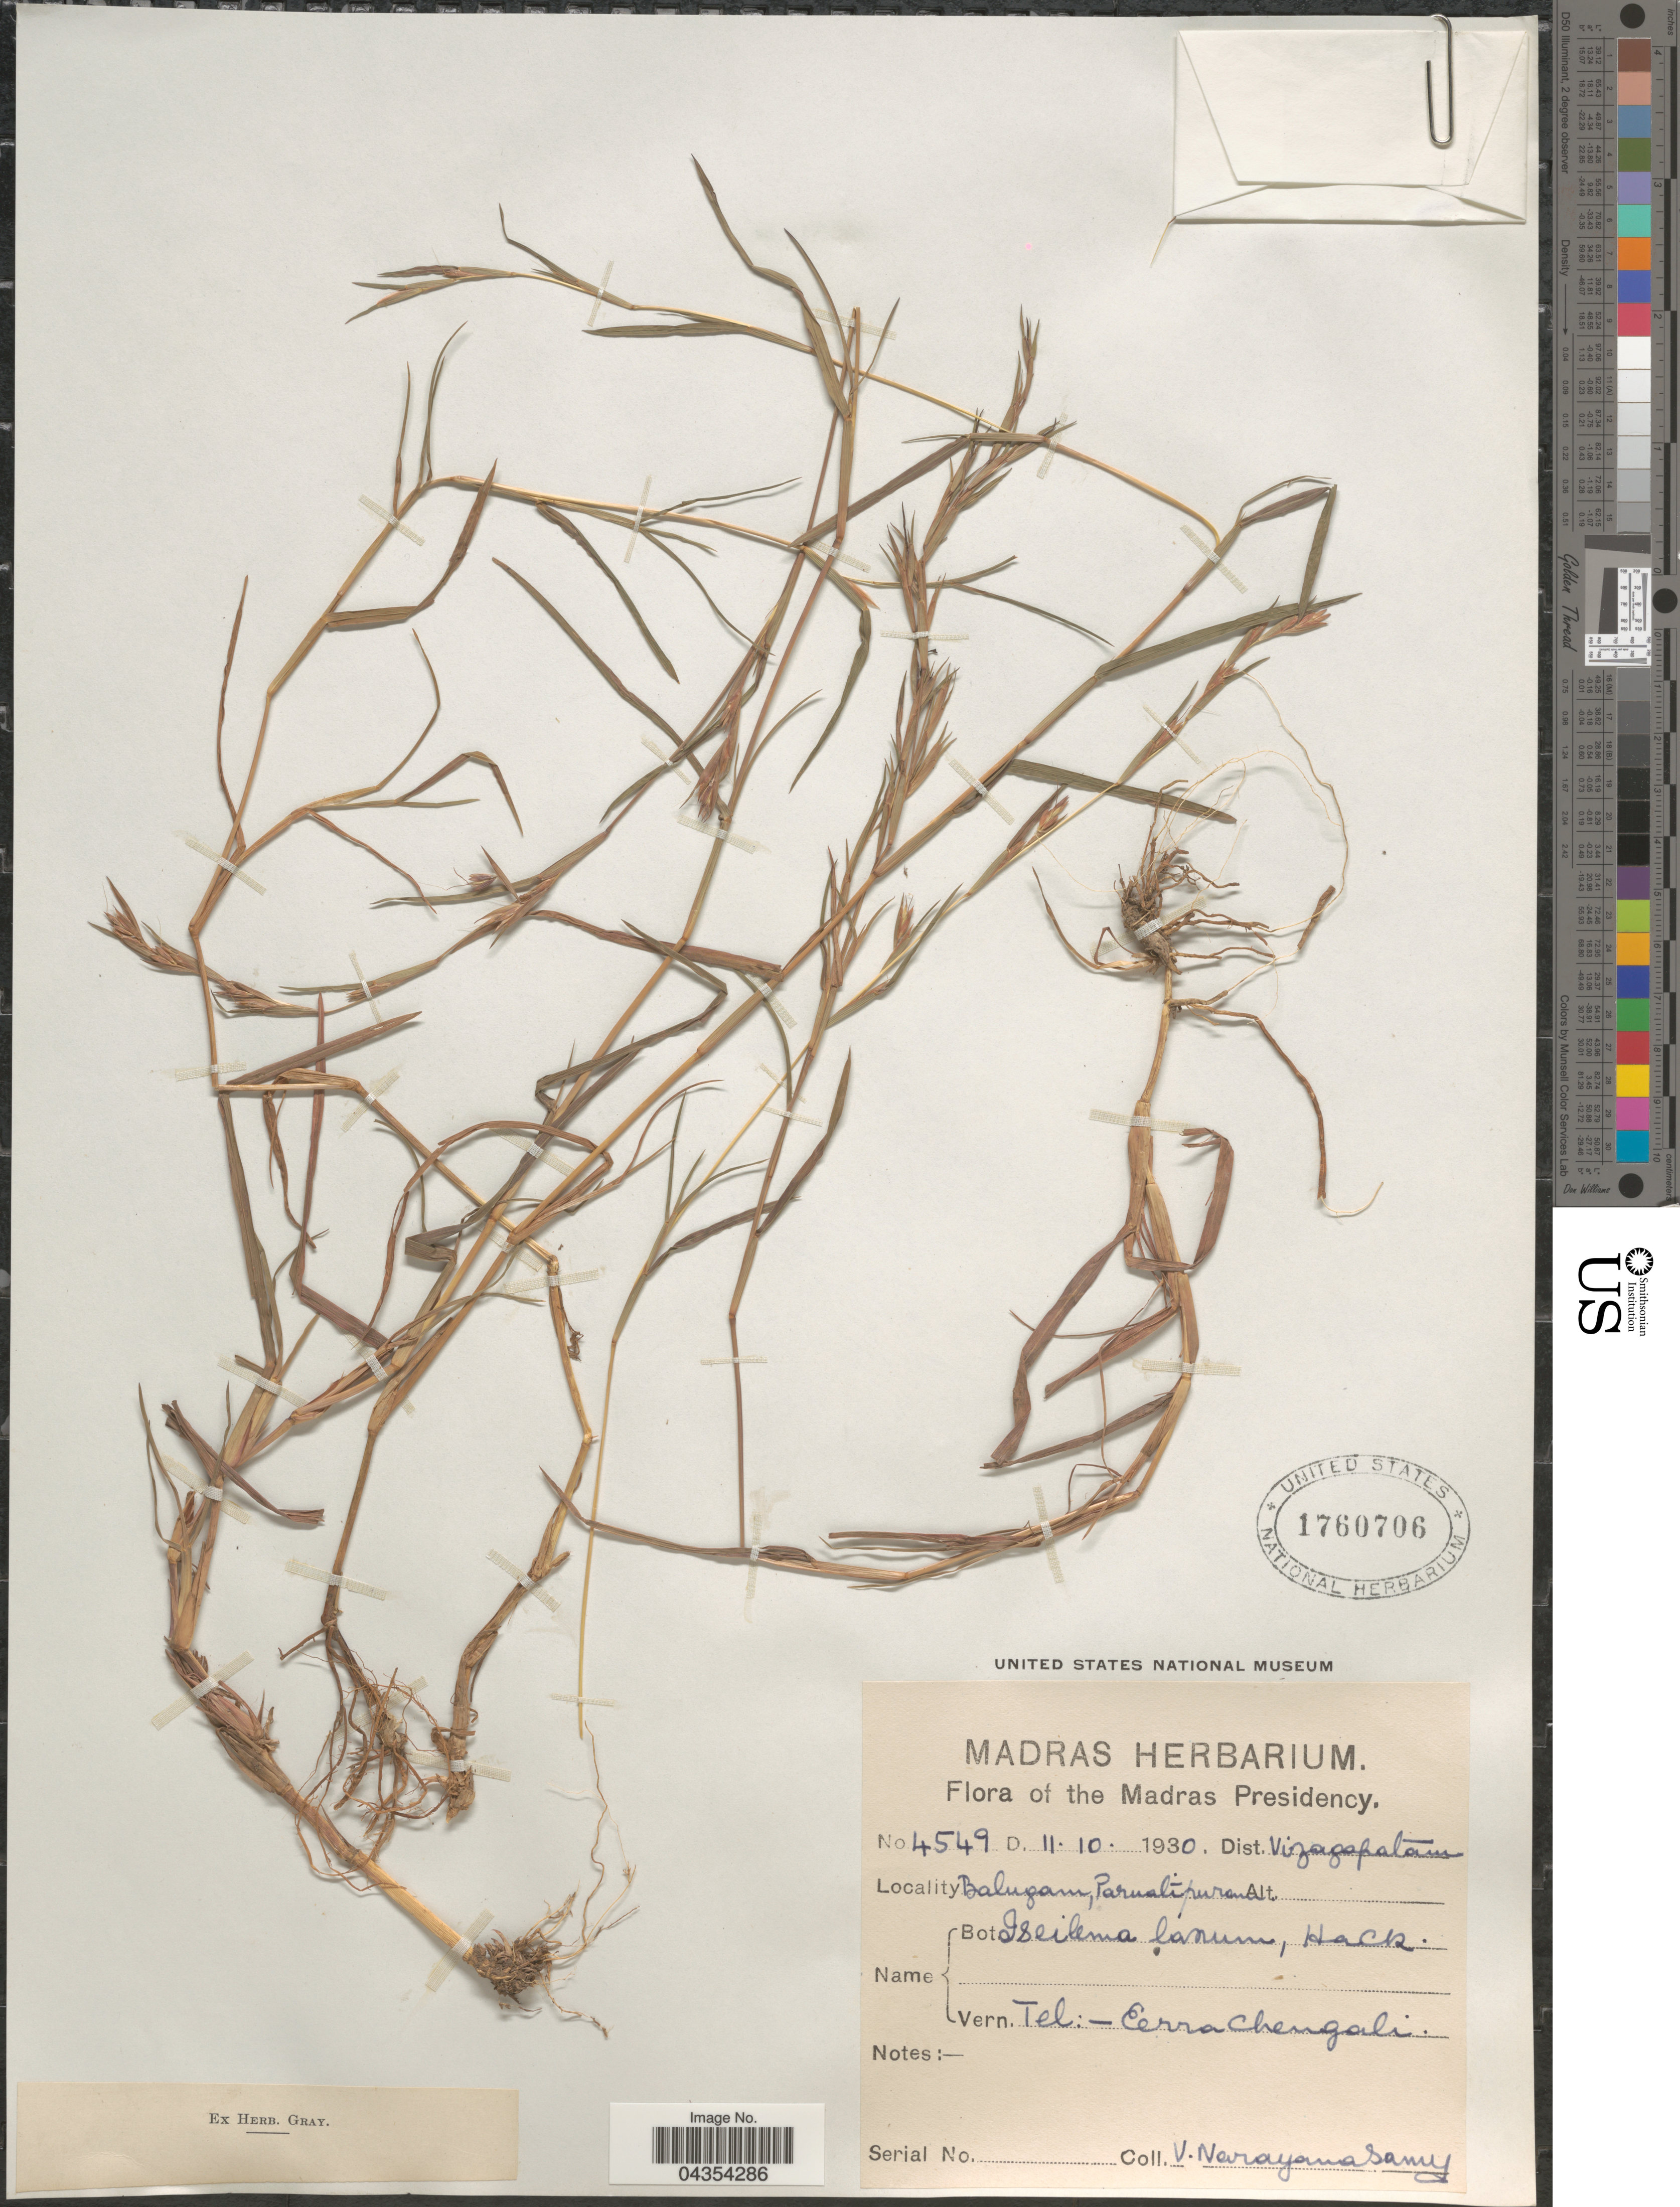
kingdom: Plantae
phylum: Tracheophyta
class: Liliopsida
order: Poales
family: Poaceae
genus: Iseilema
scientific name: Iseilema jainiana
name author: P. Umam. & P. Daniel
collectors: V. Narayanaswami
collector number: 4549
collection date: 1930-10-11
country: India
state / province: Andhra Pradesh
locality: The Madras Presidency. Dist. Vizagapatam. Balugam, Parvatipuram.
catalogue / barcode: US 1760706